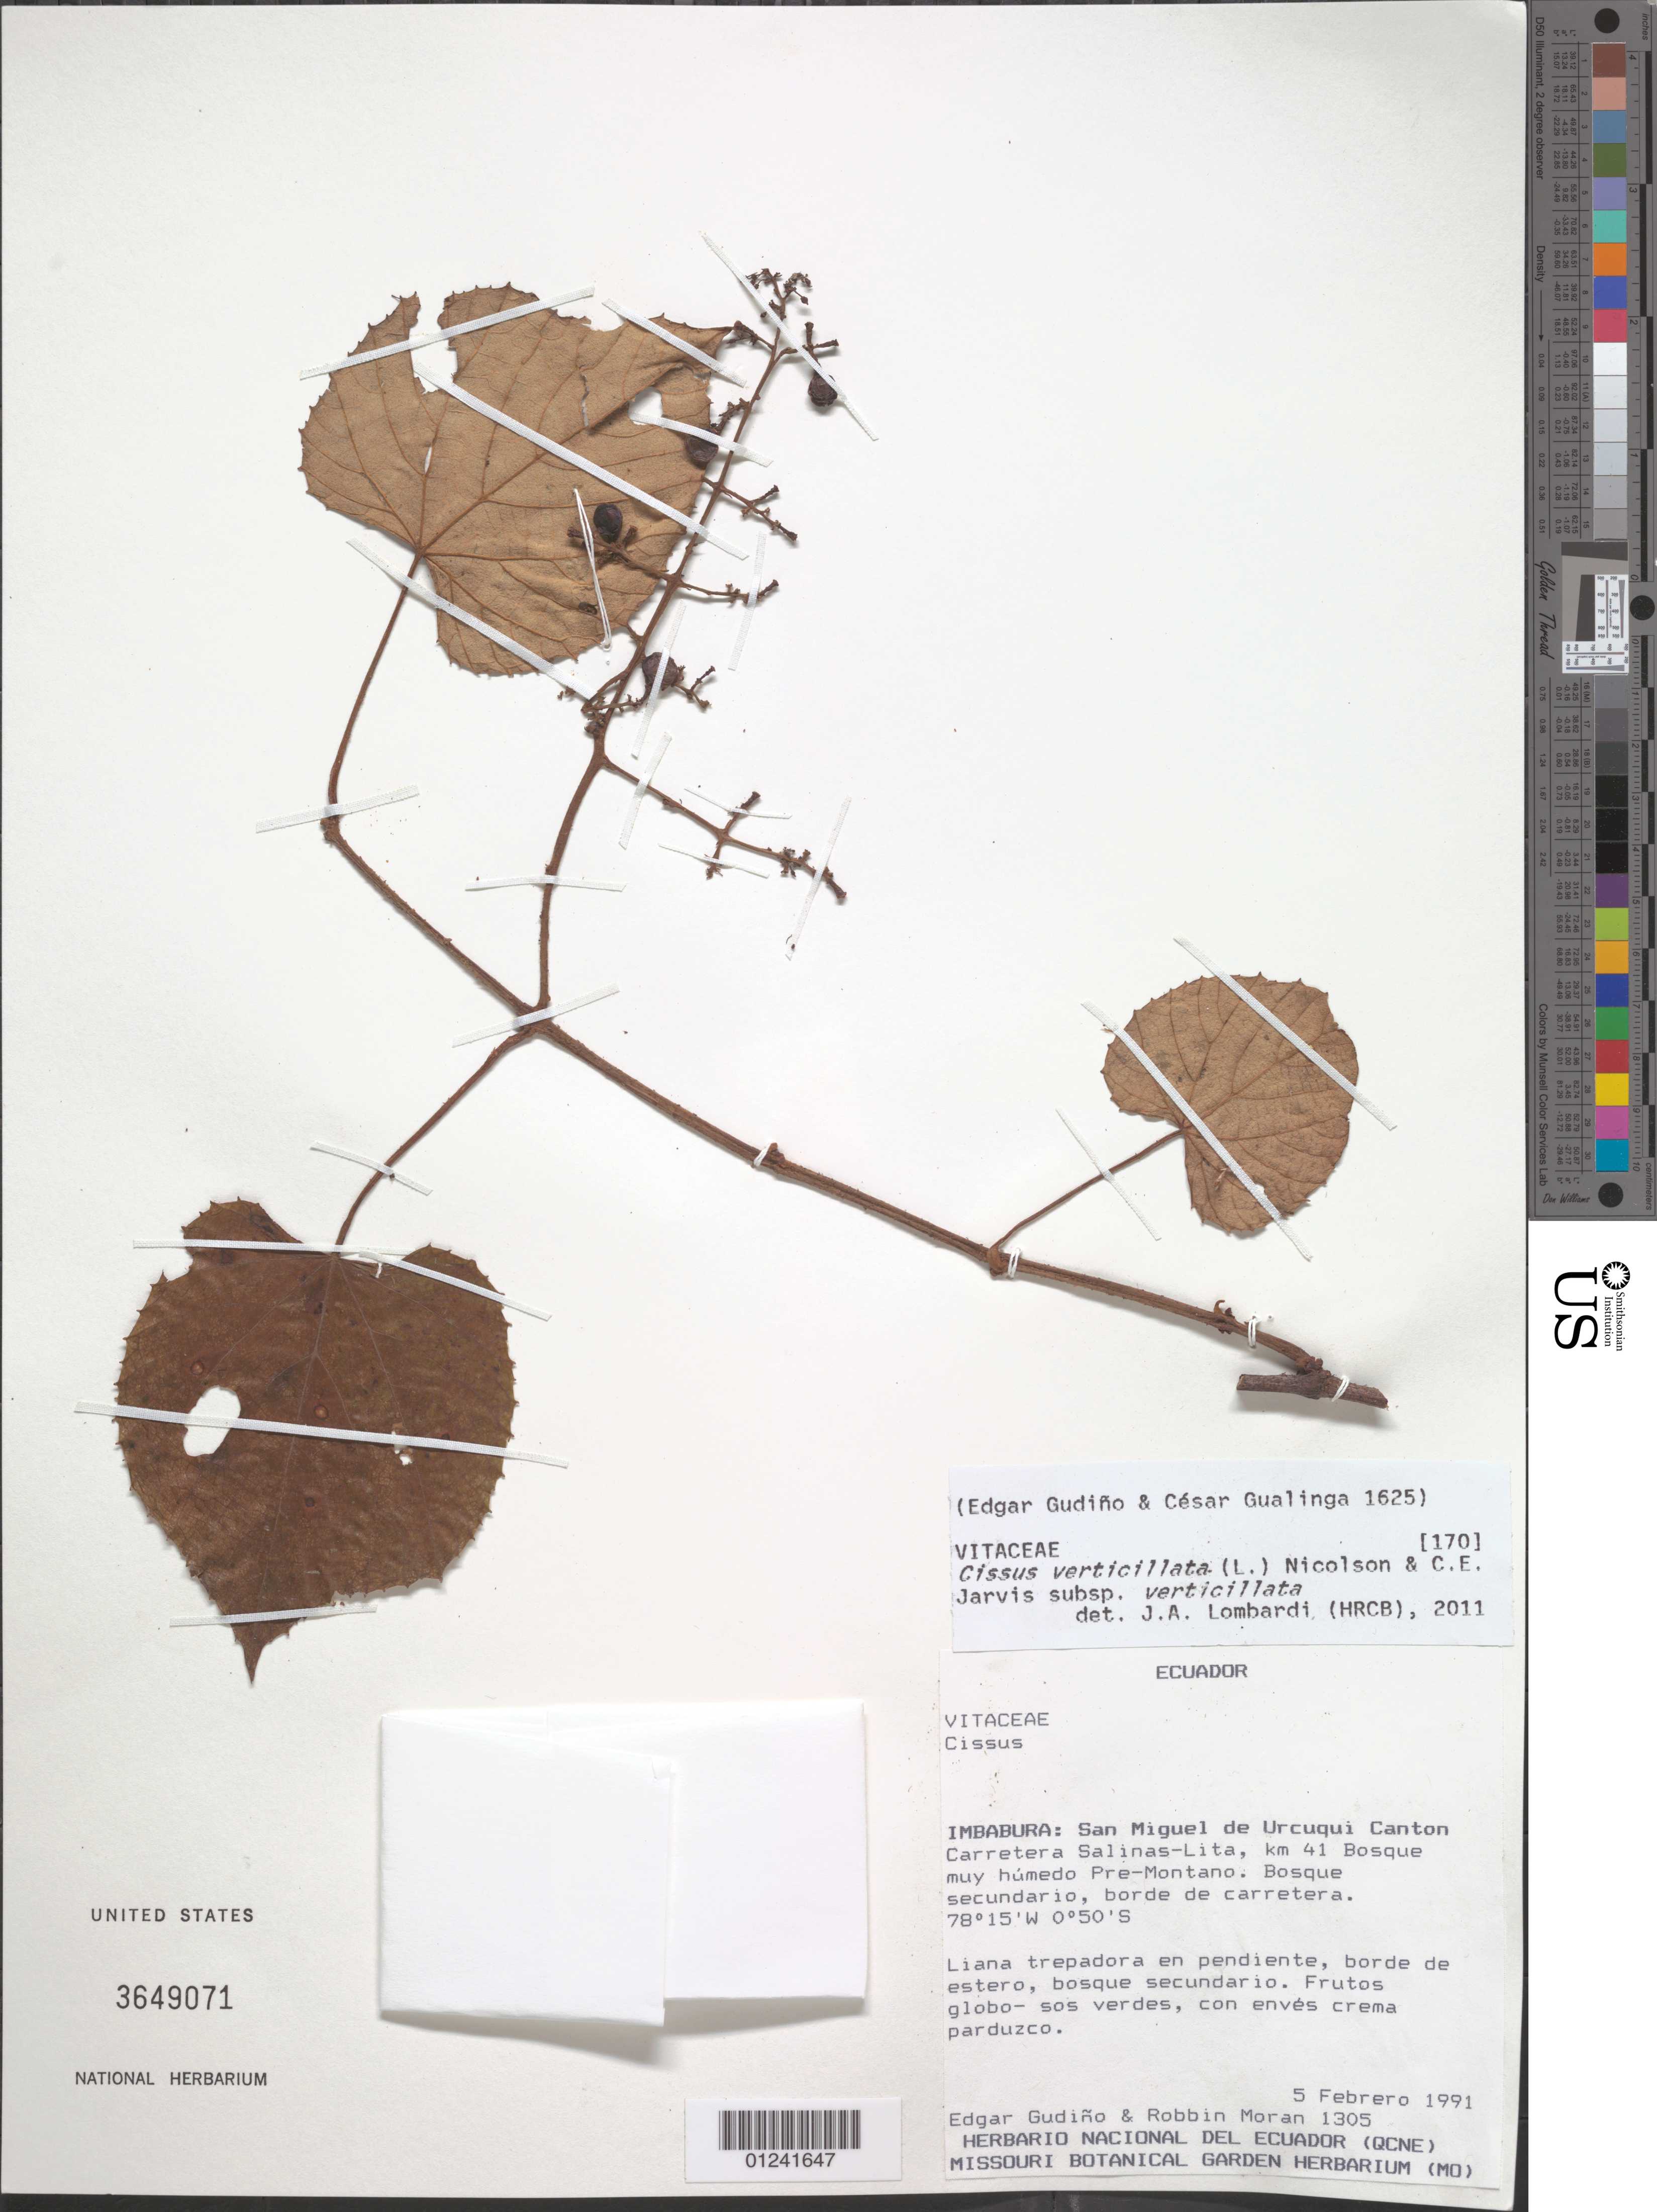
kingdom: Plantae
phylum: Tracheophyta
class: Magnoliopsida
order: Vitales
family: Vitaceae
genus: Cissus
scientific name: Cissus verticillata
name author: (L.) Nicolson & C.E. Jarvis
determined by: Lombardi, Julio A.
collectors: E. Gudiño & R. C. Moran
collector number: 1305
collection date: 1991-02-05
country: Ecuador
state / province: Imbabura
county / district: San Miguel de Urcuqui Canton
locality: Carretera Salinas-Lita, km 41 Bosque muy humedo Pre-Montano. Bosque secudnario, borde de carretera.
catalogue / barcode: US 3649071